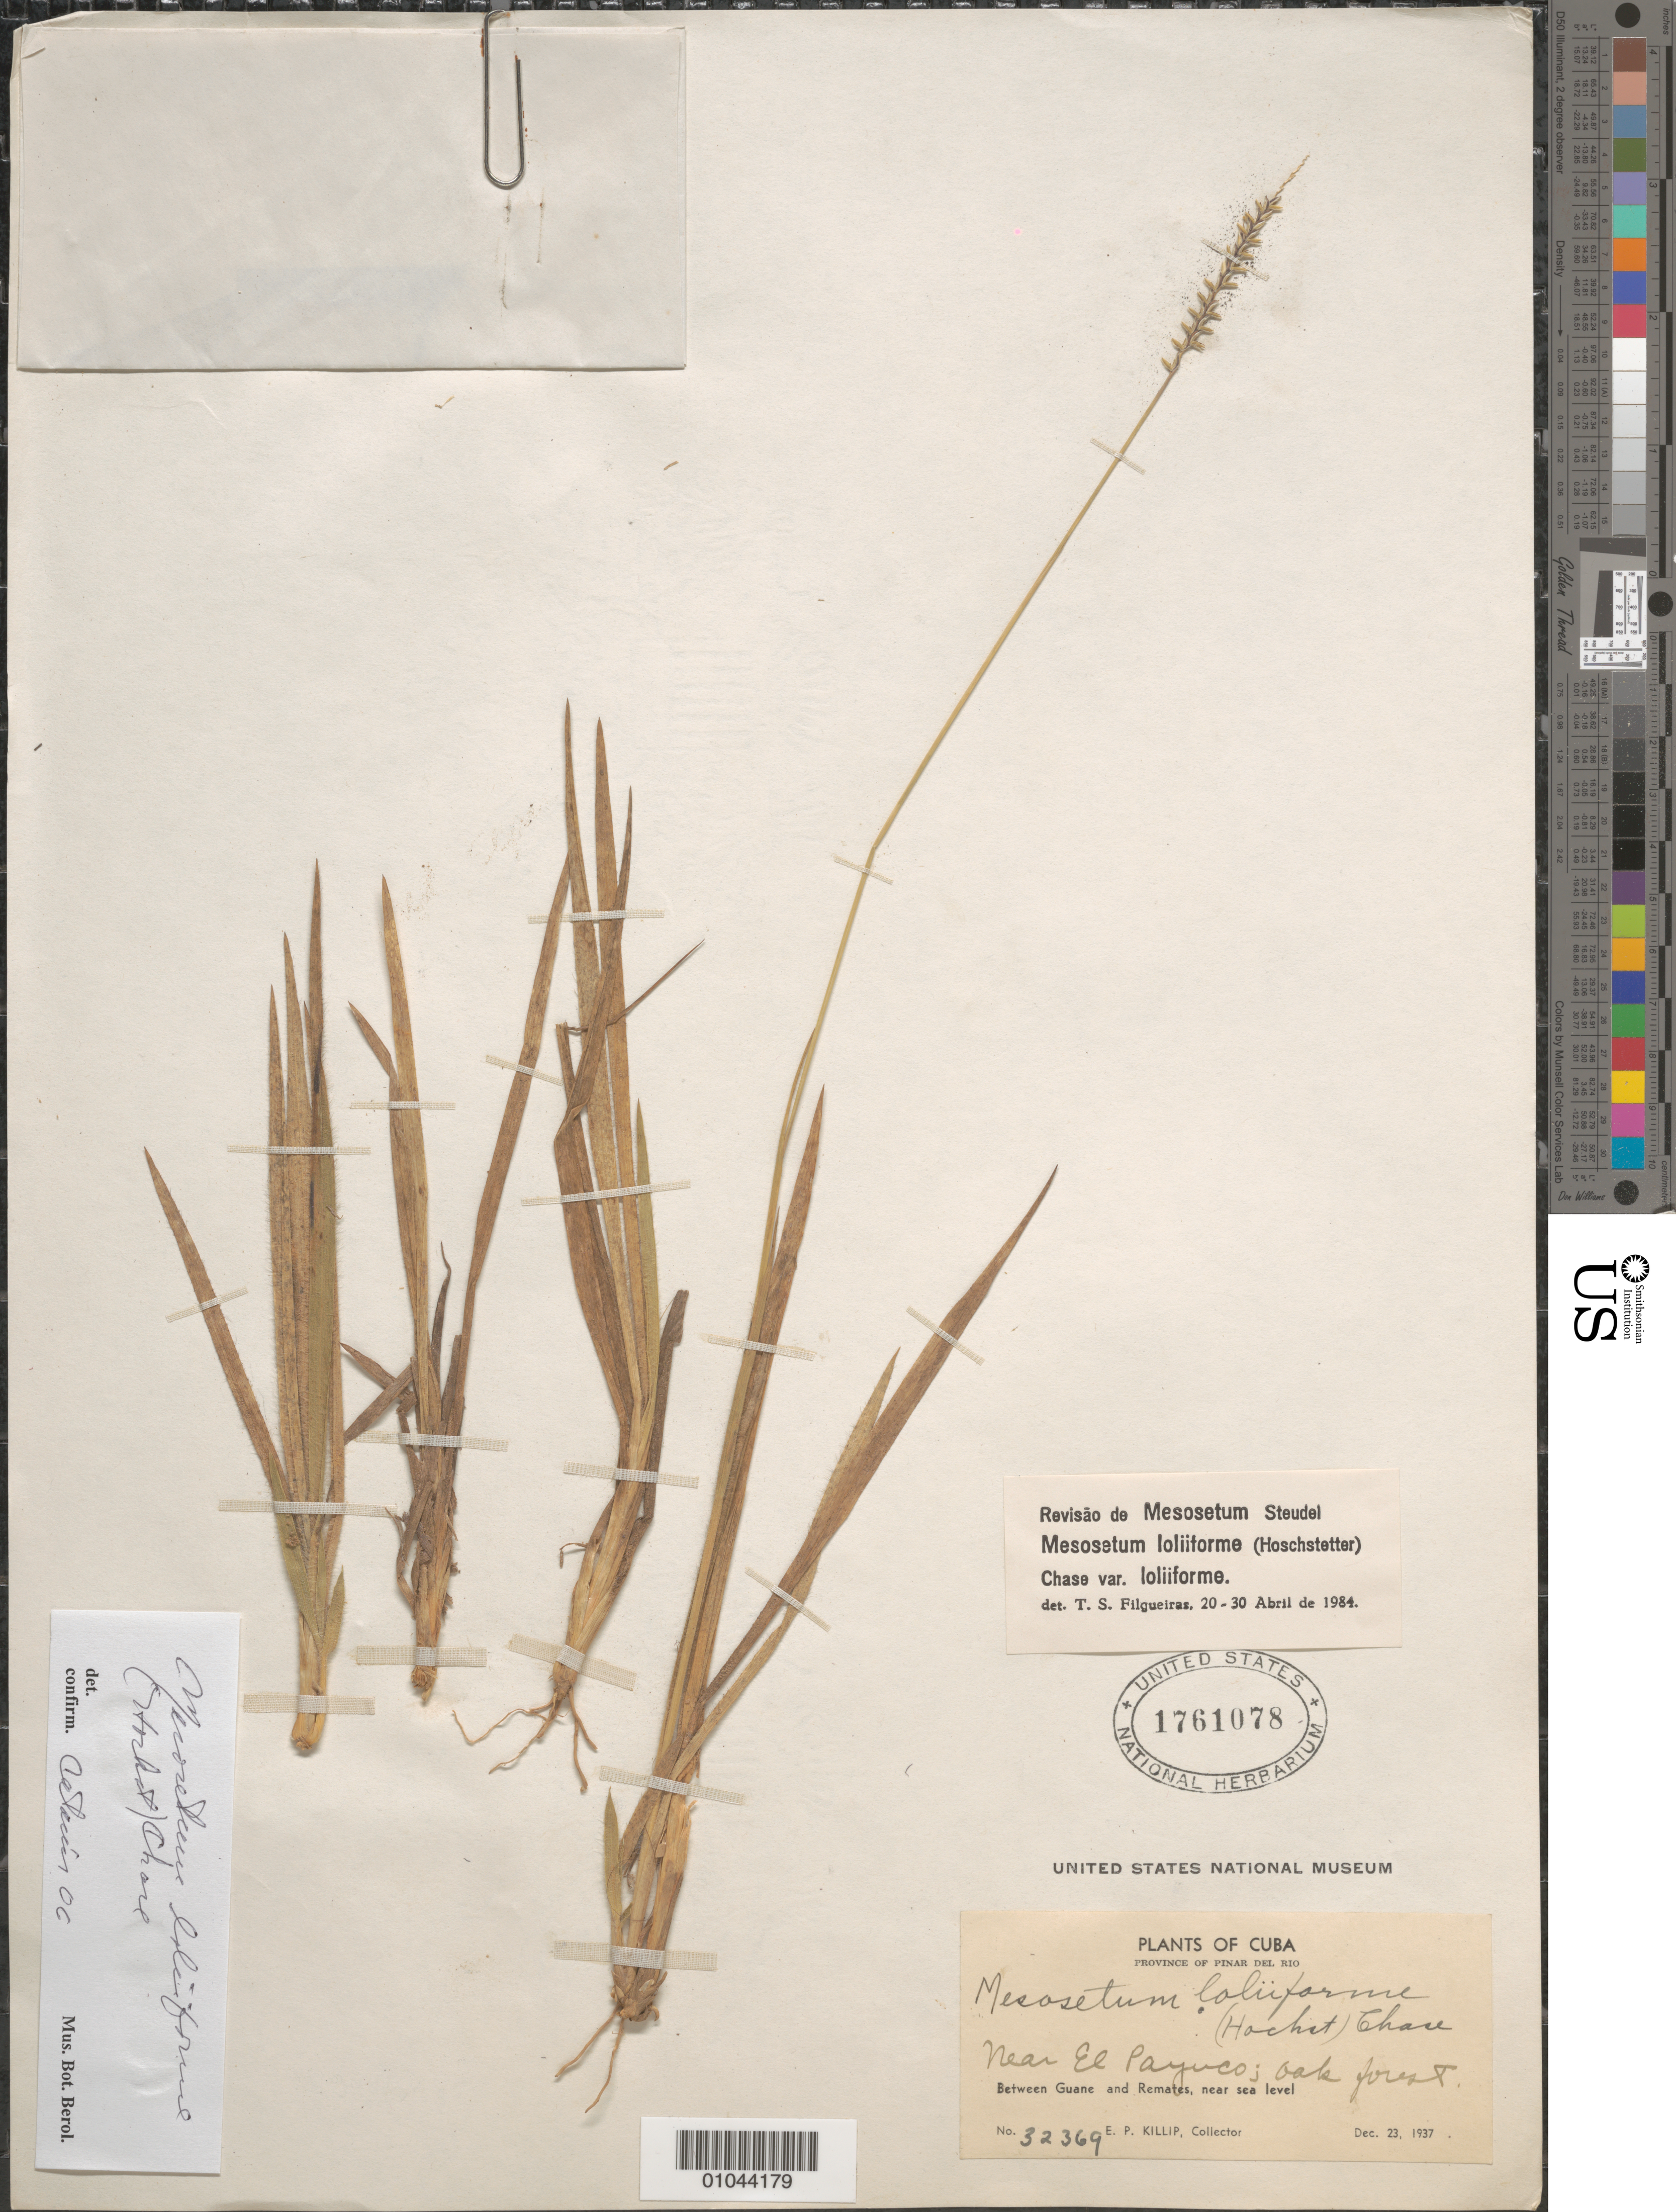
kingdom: Plantae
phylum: Tracheophyta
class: Liliopsida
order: Poales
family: Poaceae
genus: Mesosetum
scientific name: Mesosetum loliiforme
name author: (Hochst. ex Steud.) Chase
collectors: E. P. Killip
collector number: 32369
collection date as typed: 23 Dec 1937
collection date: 1937-12-23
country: Cuba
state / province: Pinar del Rio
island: Cuba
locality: Between Guane and Remates, near El Payueo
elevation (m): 0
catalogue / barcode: US 1761078